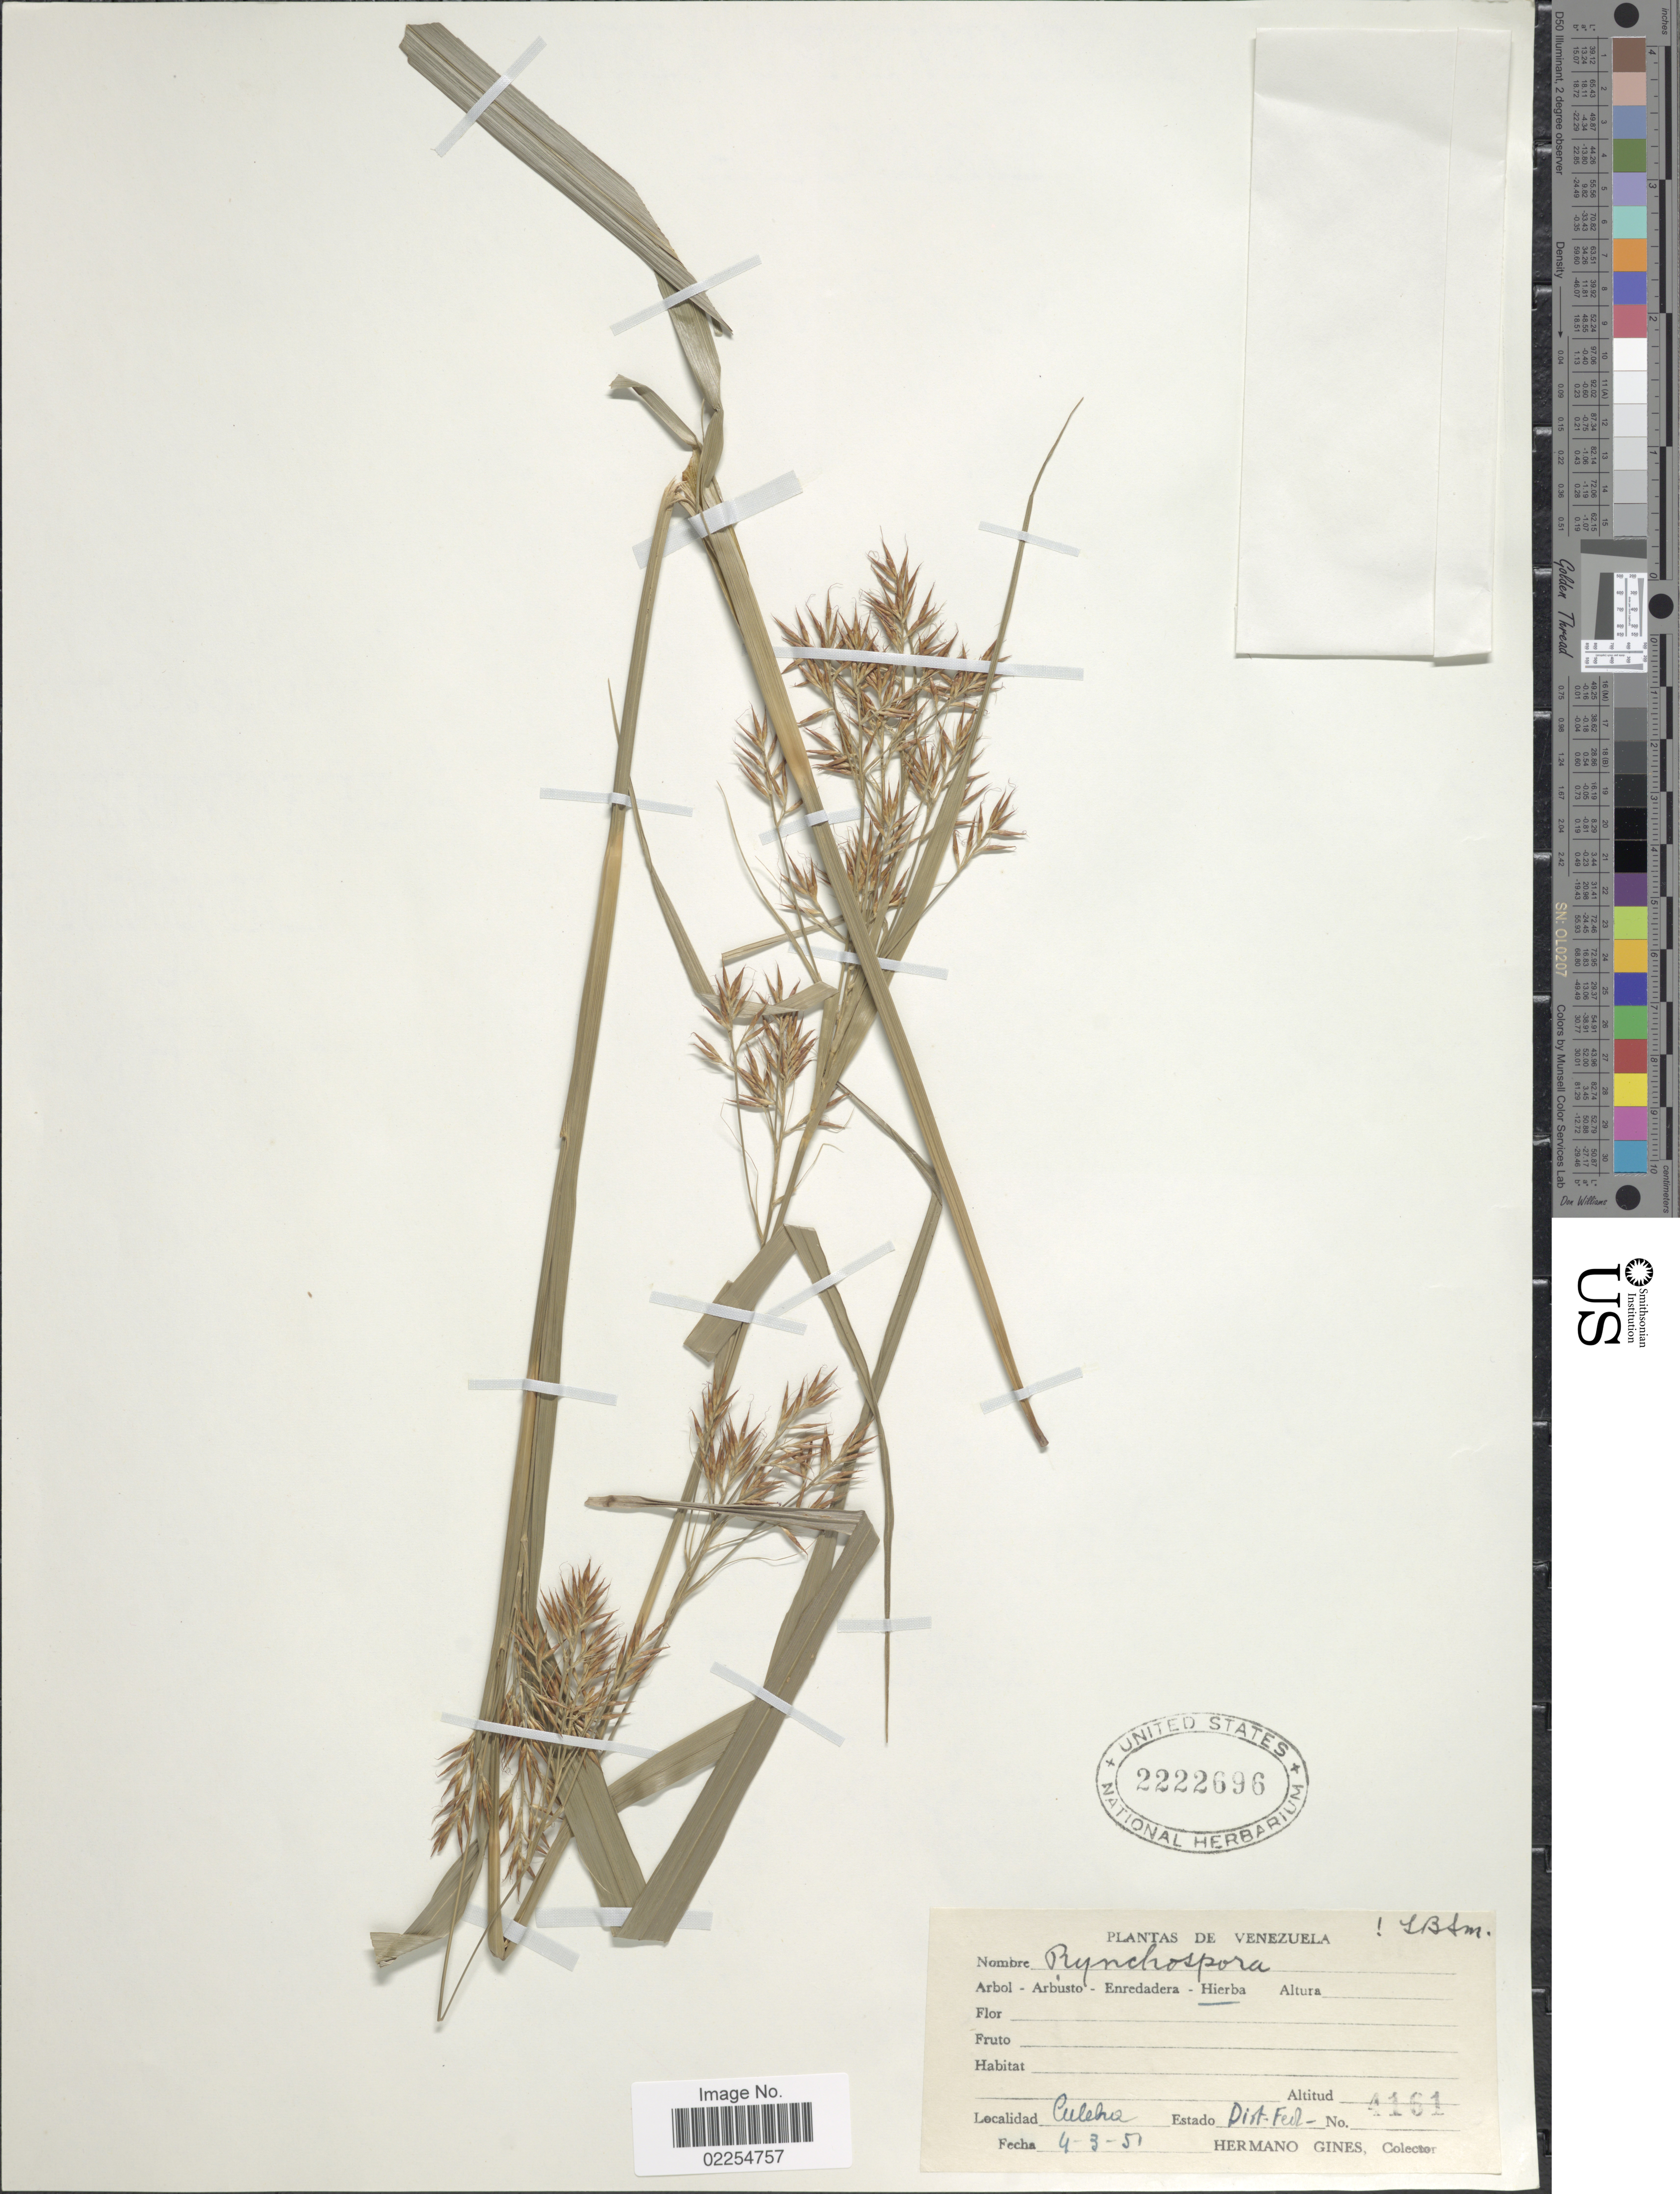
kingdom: Plantae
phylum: Tracheophyta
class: Liliopsida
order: Poales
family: Cyperaceae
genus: Rhynchospora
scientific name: Rhynchospora hieronymi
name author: Boeckeler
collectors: Bro. Gines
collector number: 4161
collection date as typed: Transcribed d/m/y: 4/3/51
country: Venezuela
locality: Culebra, Dist. Fed.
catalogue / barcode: US 2222696